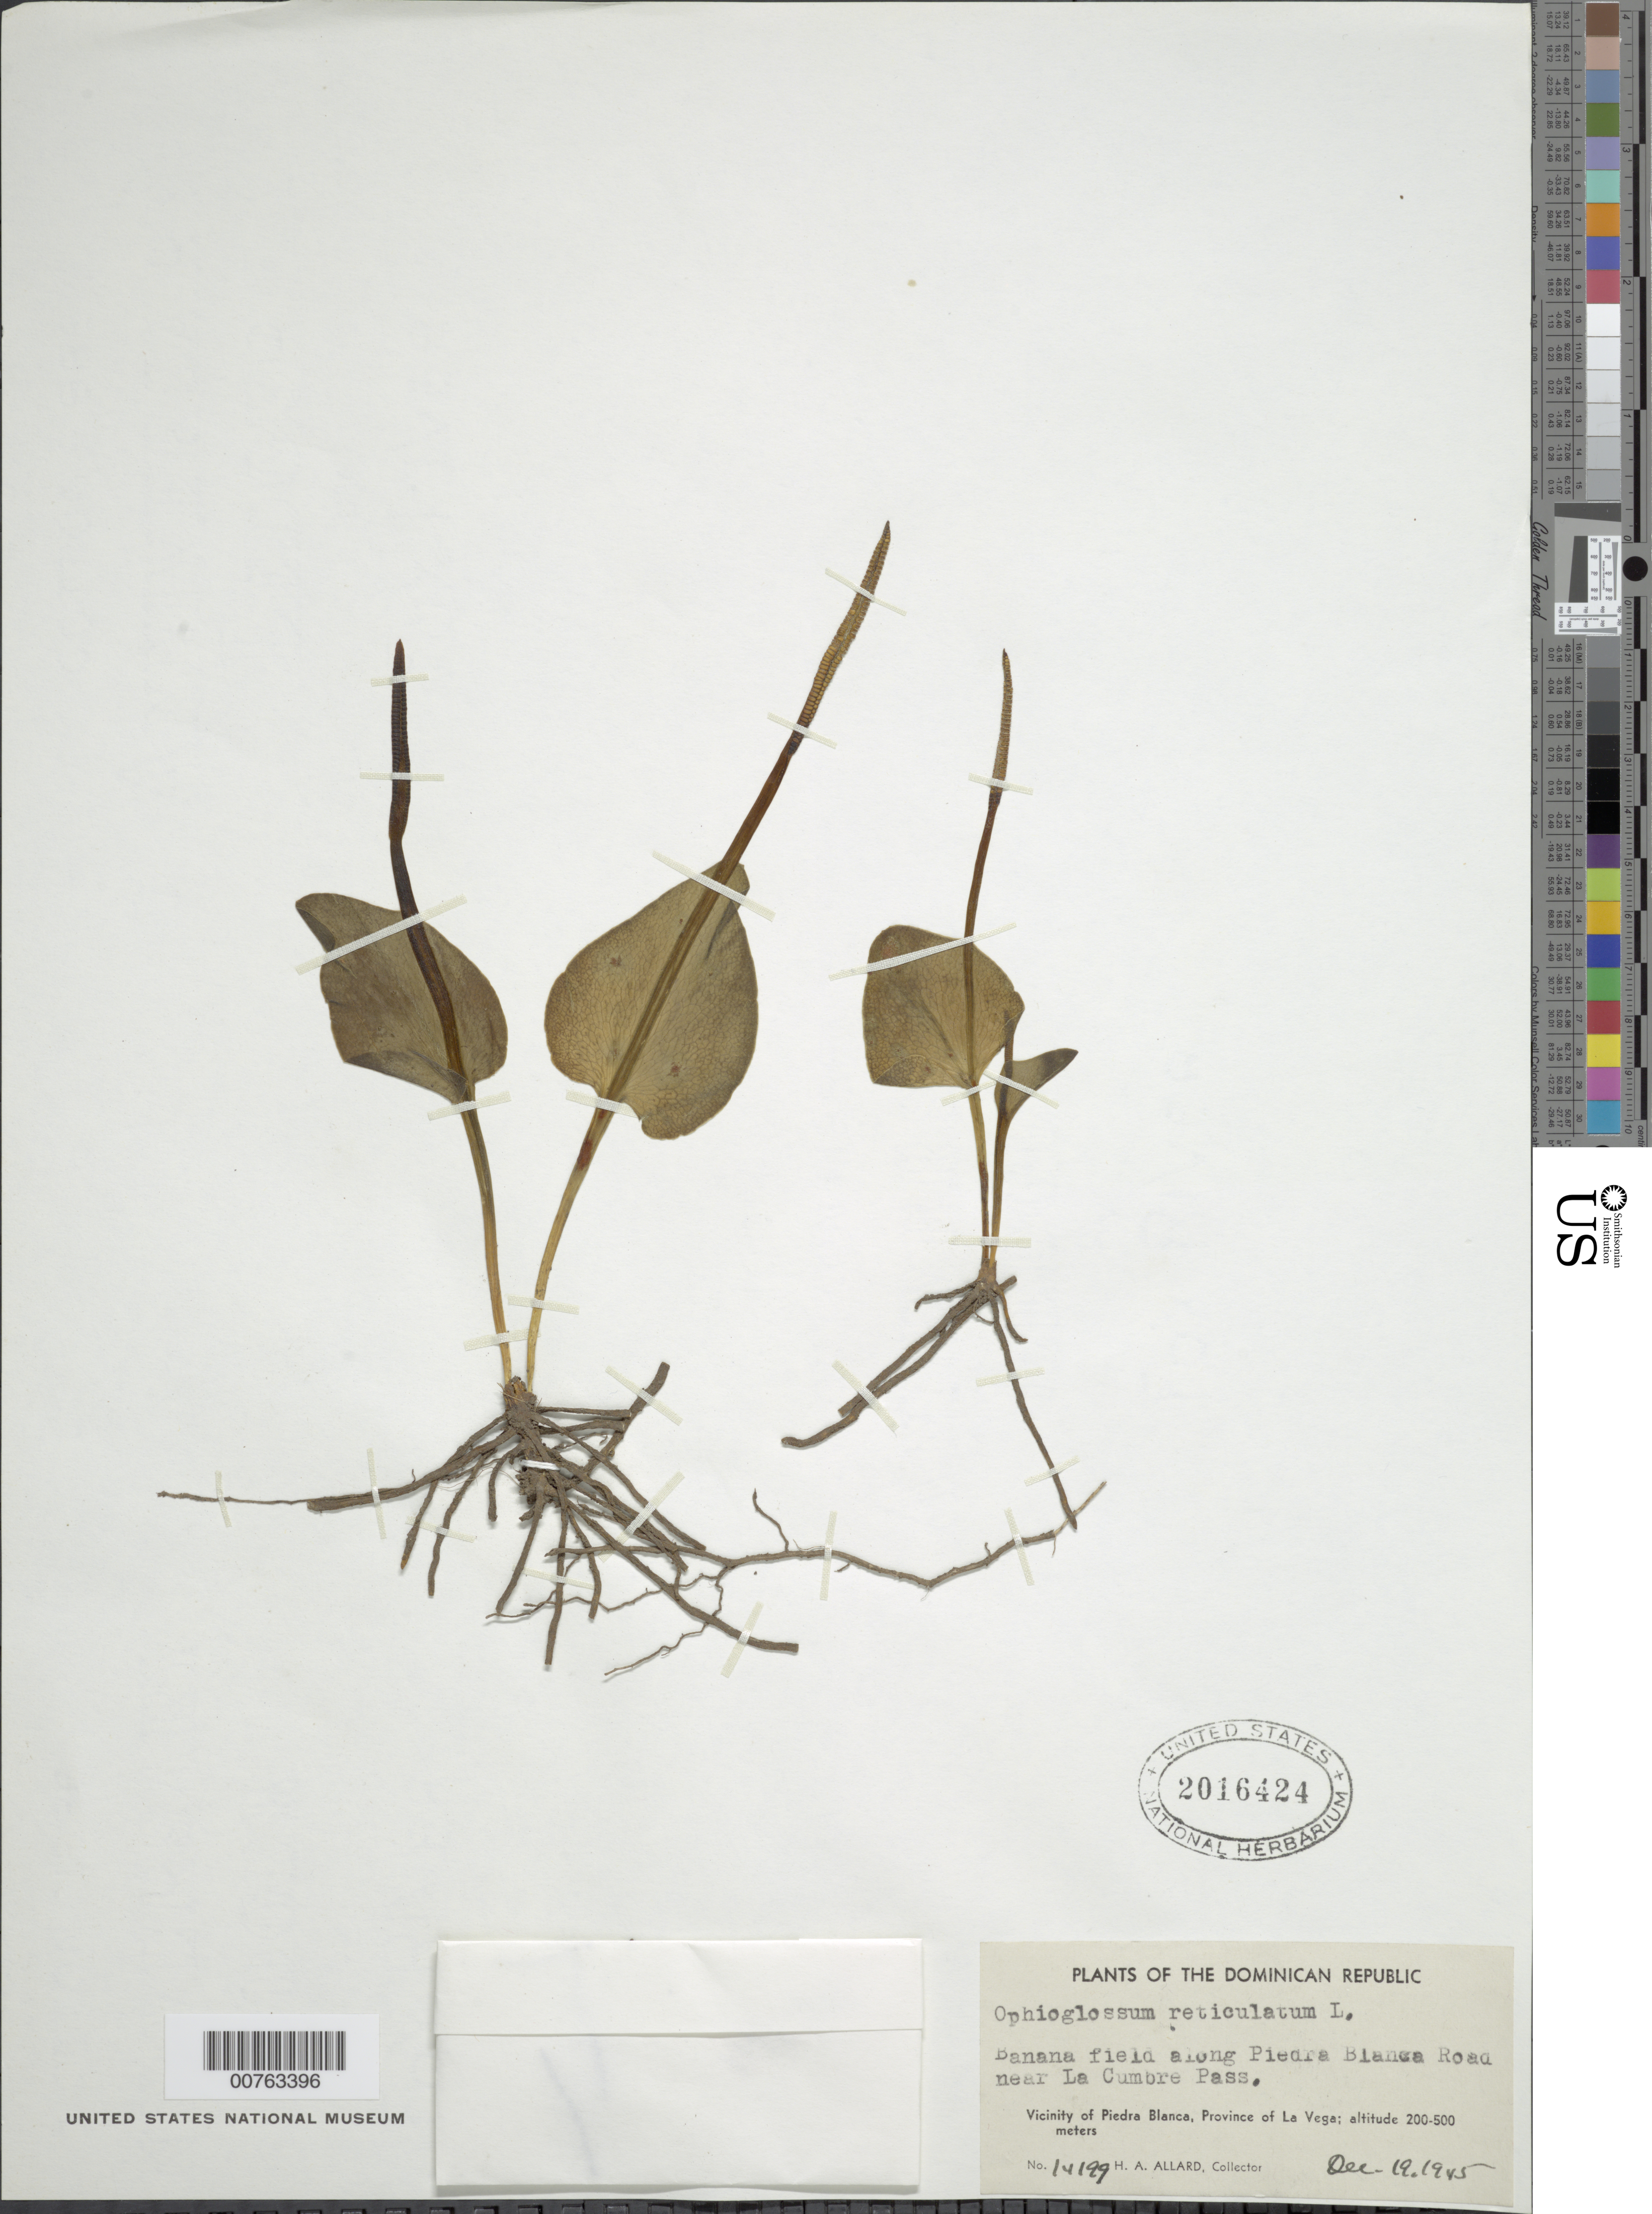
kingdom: Plantae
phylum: Tracheophyta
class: Polypodiopsida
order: Ophioglossales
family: Ophioglossaceae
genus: Ophioglossum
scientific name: Ophioglossum reticulatum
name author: L.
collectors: H. A. Allard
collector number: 14199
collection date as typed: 19 Dec 1945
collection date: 1945-12-19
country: Dominican Republic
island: Hispaniola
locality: Vicinity of Piedra Blanca. Province of La Vega. Along Piedra Blanca Road near La Cumbre Pass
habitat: Banana field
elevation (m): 200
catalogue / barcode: US 2016424